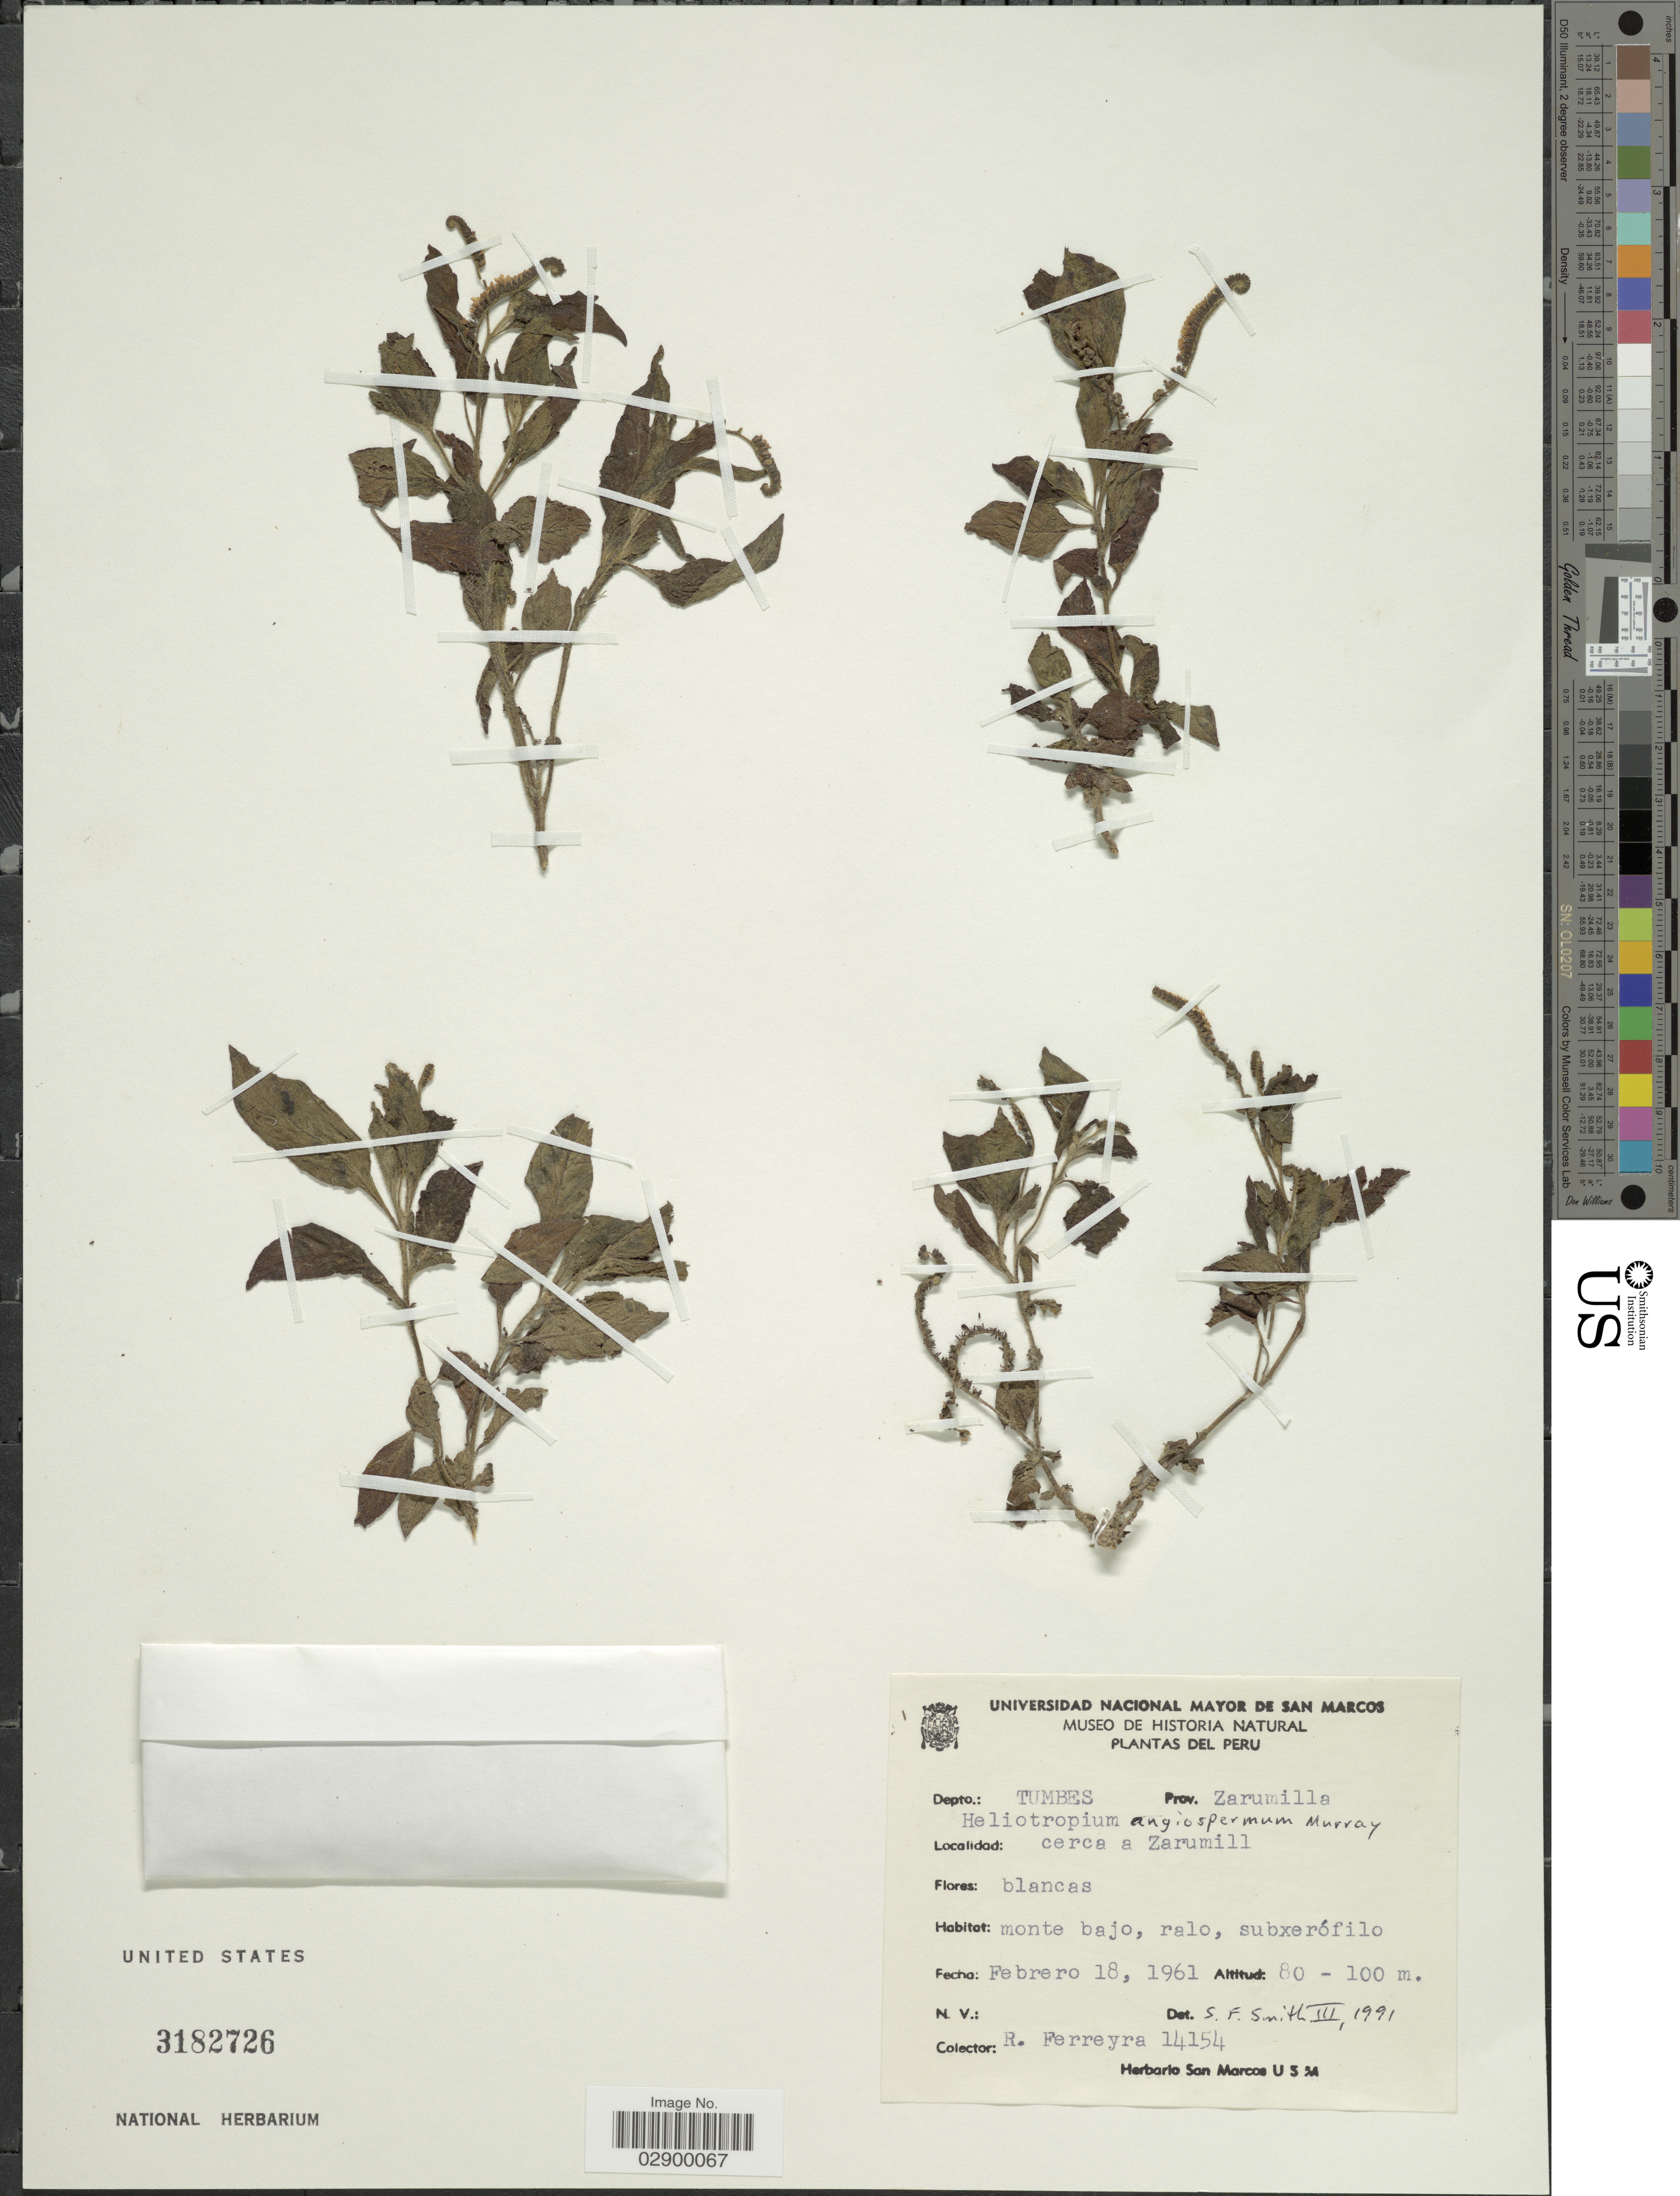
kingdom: Plantae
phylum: Tracheophyta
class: Magnoliopsida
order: Boraginales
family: Heliotropiaceae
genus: Heliotropium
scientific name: Heliotropium angiospermum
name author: Murray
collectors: R. A. Ferreyra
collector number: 14154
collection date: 1961-02-18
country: Peru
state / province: Tumbes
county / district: Zarumilla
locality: Depto.: Tumbes. Prov. Zarumilla. Cerca a Zarumill.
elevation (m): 80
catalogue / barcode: US 3182726